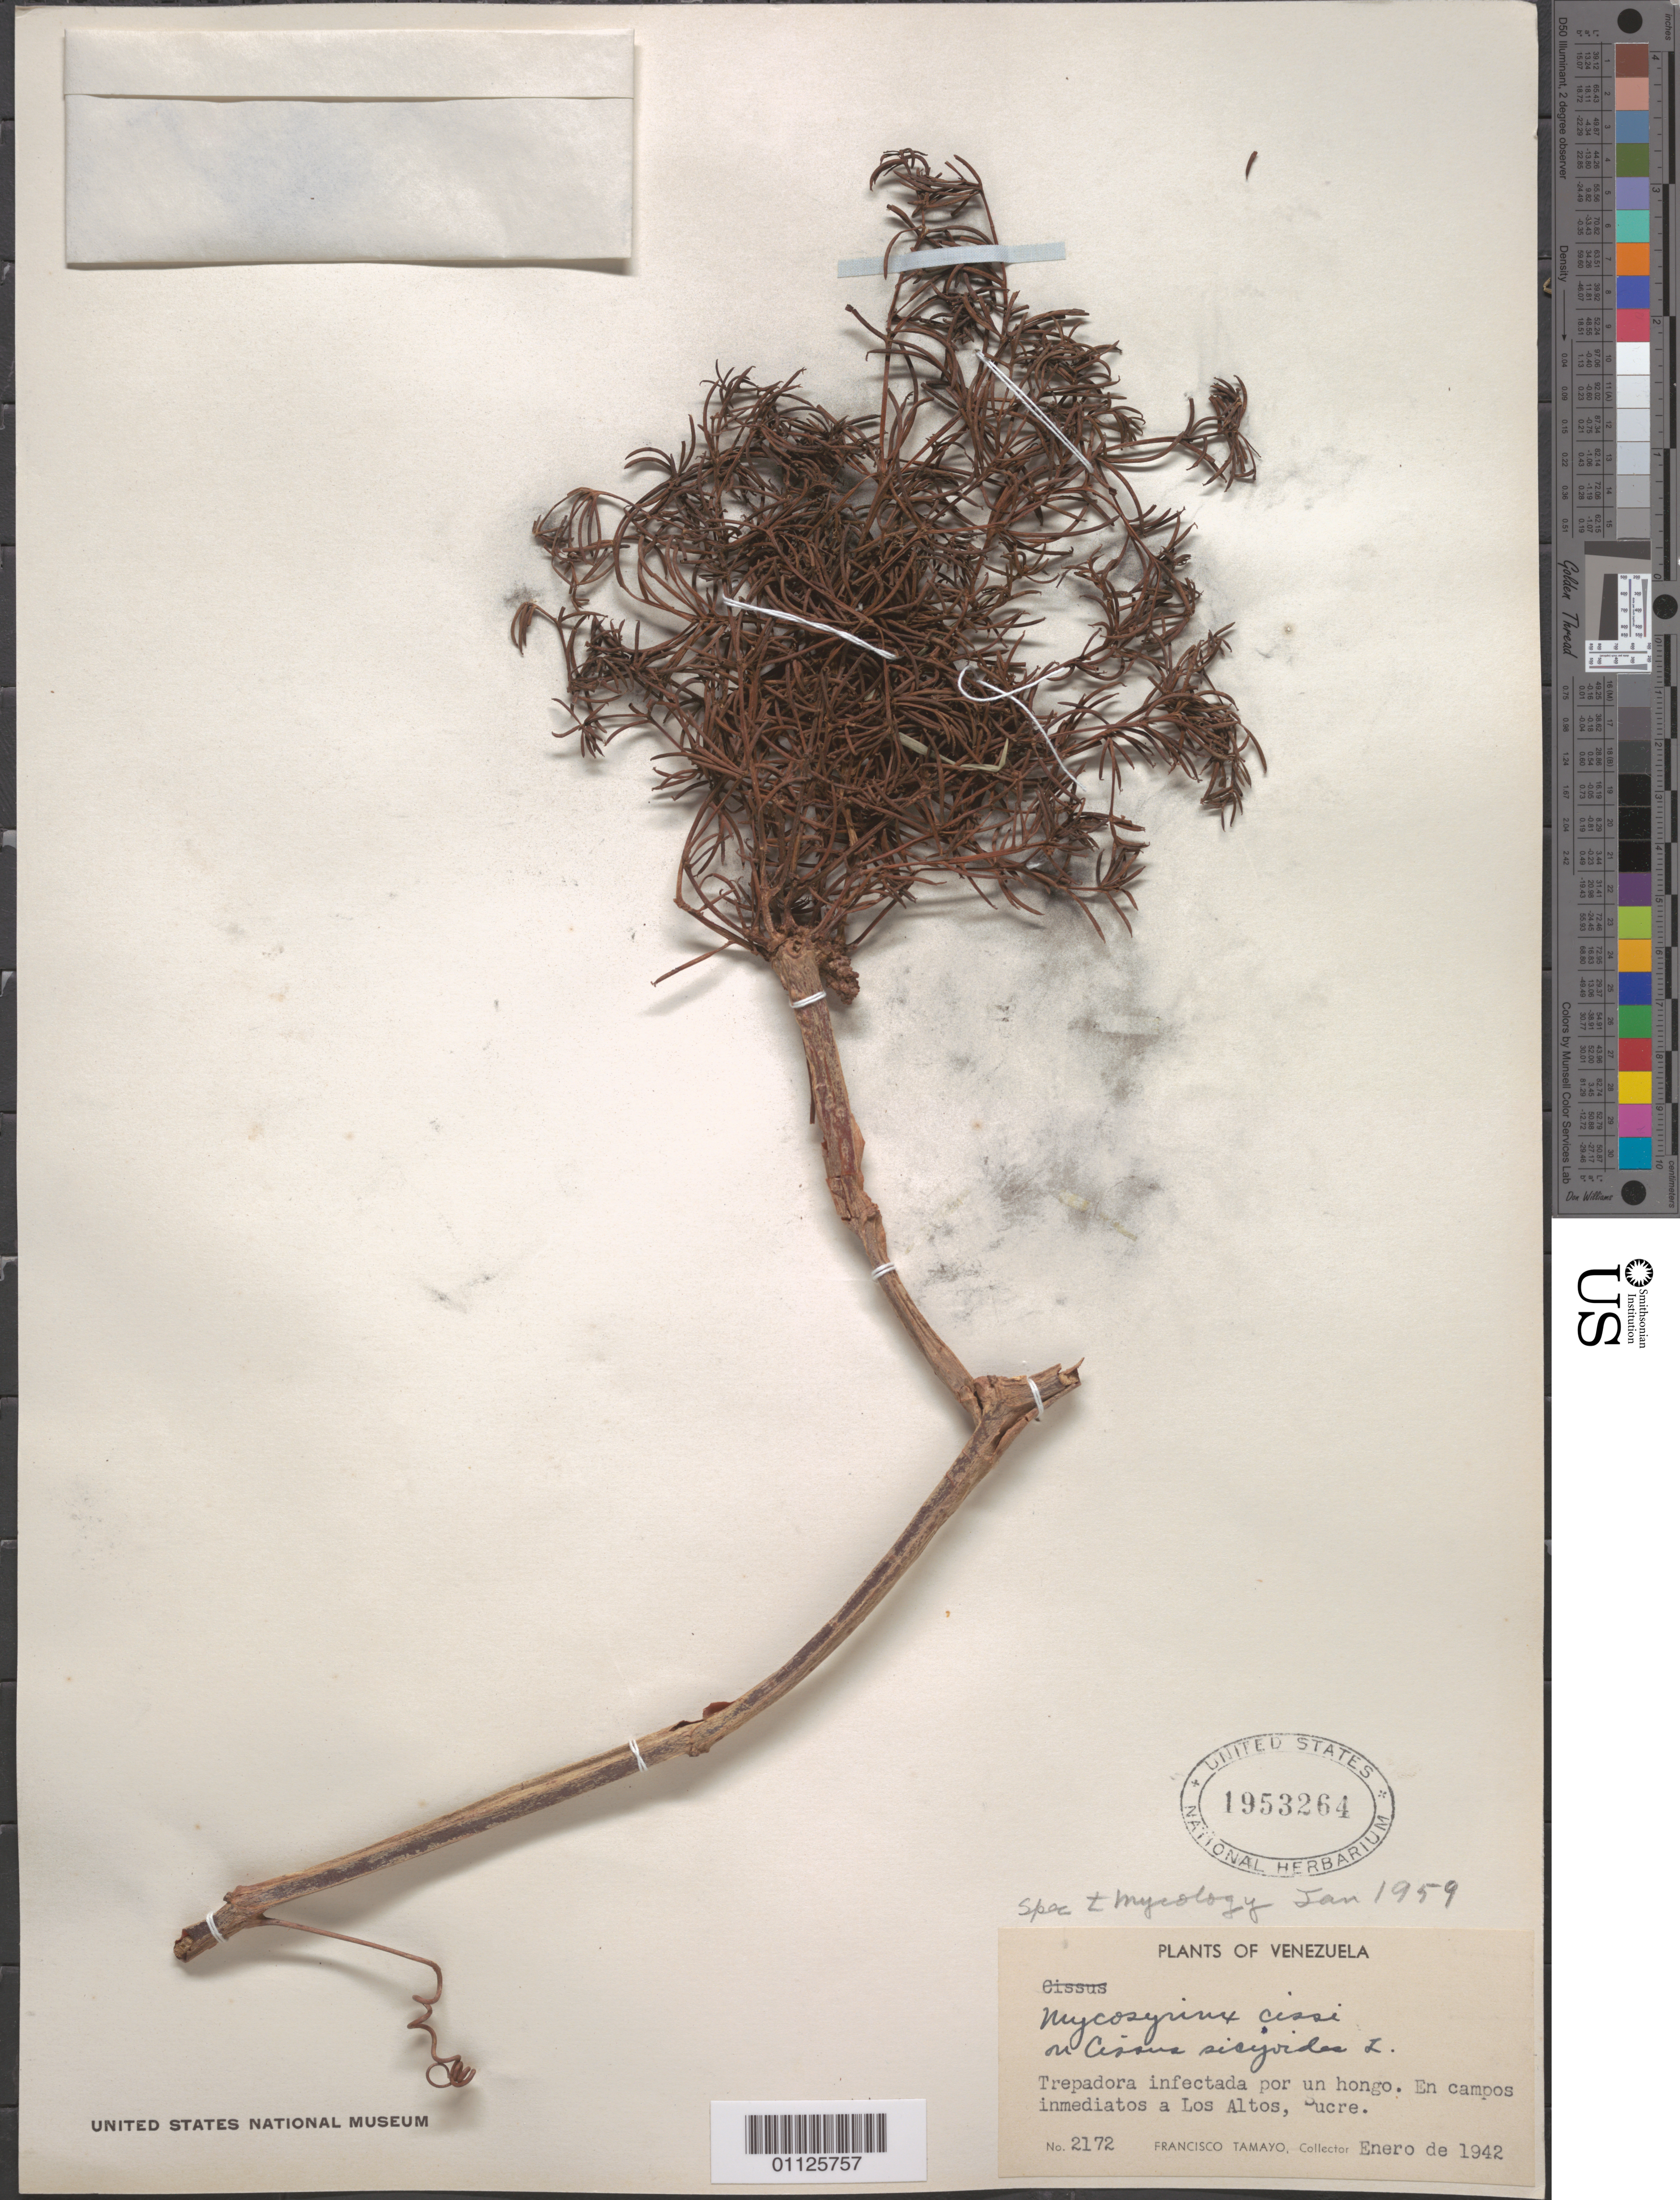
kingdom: Plantae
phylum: Tracheophyta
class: Magnoliopsida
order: Vitales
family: Vitaceae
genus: Cissus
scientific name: Cissus verticillata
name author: (L.) Nicolson & C.E. Jarvis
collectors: F. Tamayo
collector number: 2172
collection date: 1942-01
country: Venezuela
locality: Los Altos,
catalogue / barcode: US 1953264